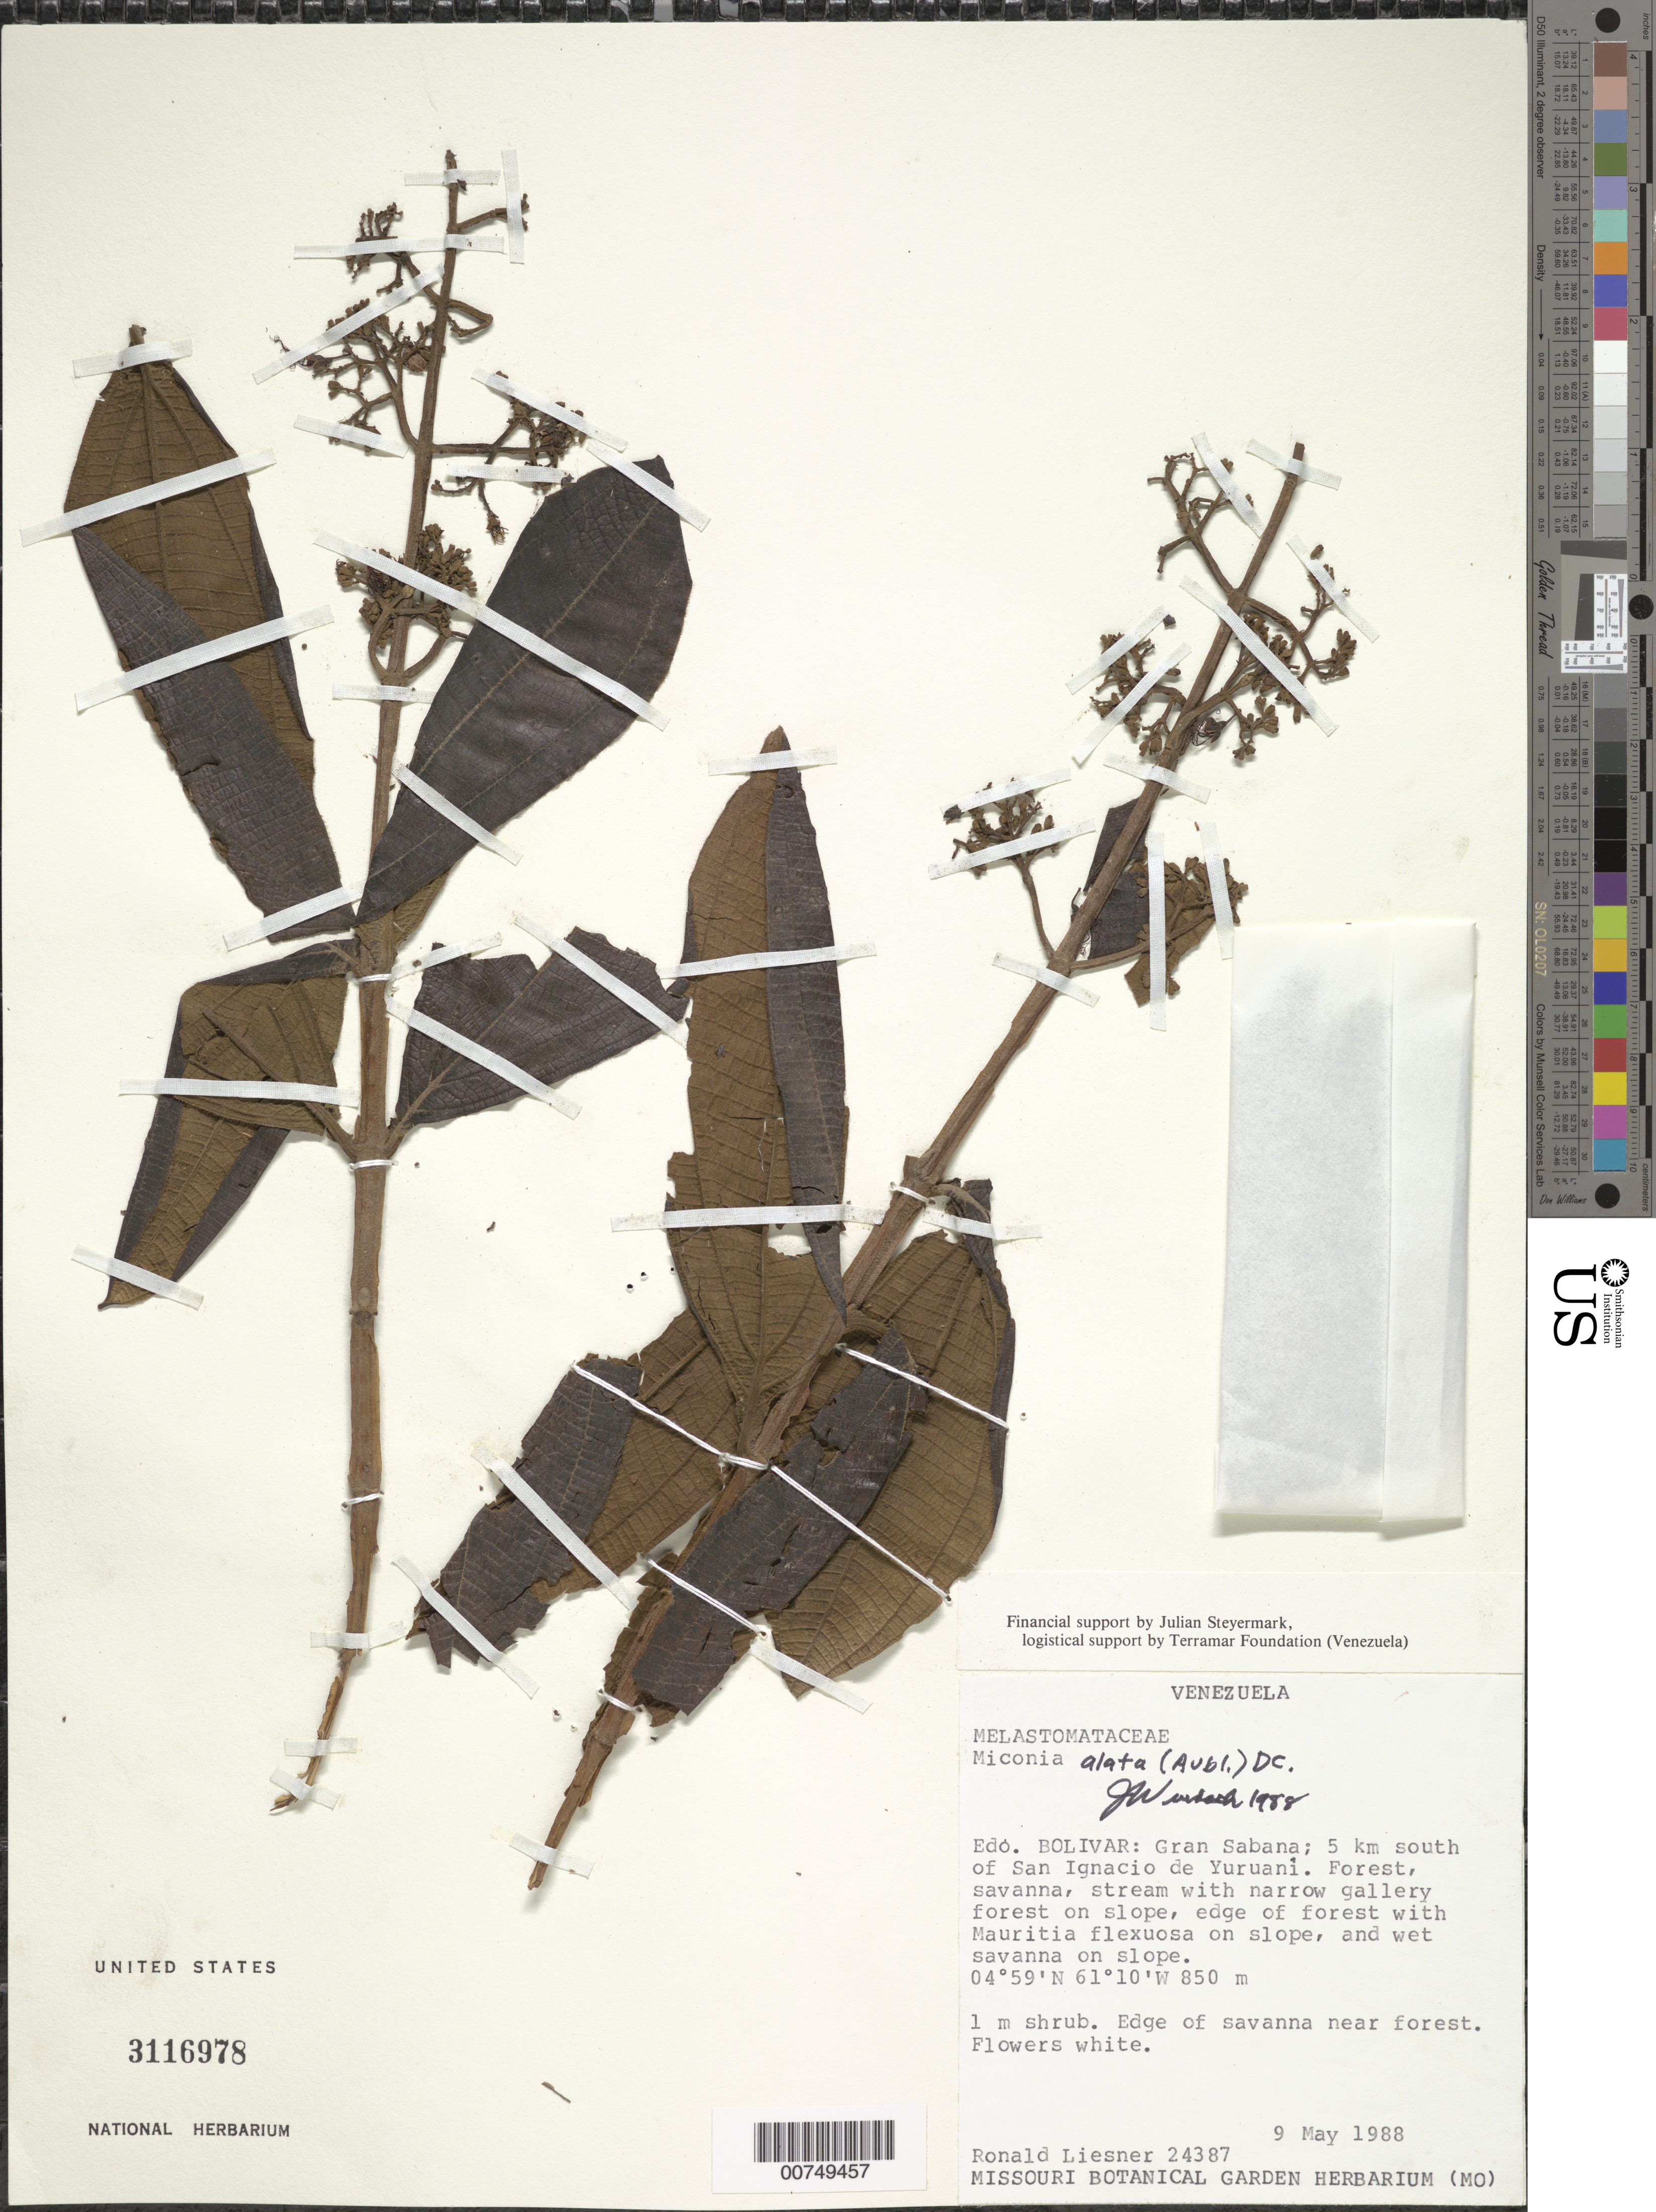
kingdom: Plantae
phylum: Tracheophyta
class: Magnoliopsida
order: Myrtales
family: Melastomataceae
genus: Miconia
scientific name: Miconia alata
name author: (Aubl.) DC.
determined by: Wurdack, John J., (US), US (UNITED STATES)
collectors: R. L. Liesner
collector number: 24387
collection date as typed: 9-May-88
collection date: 1988-05-09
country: Venezuela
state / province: Bolívar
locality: Gran Sabana, 5 km S of San Ignacio de Yuruani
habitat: Edge of savanna near forest; stream with narrow gallery forest on slope, edge of forest with Mauritia flexuosa on slope, and wet savanna on slope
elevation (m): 850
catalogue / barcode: US 3116978